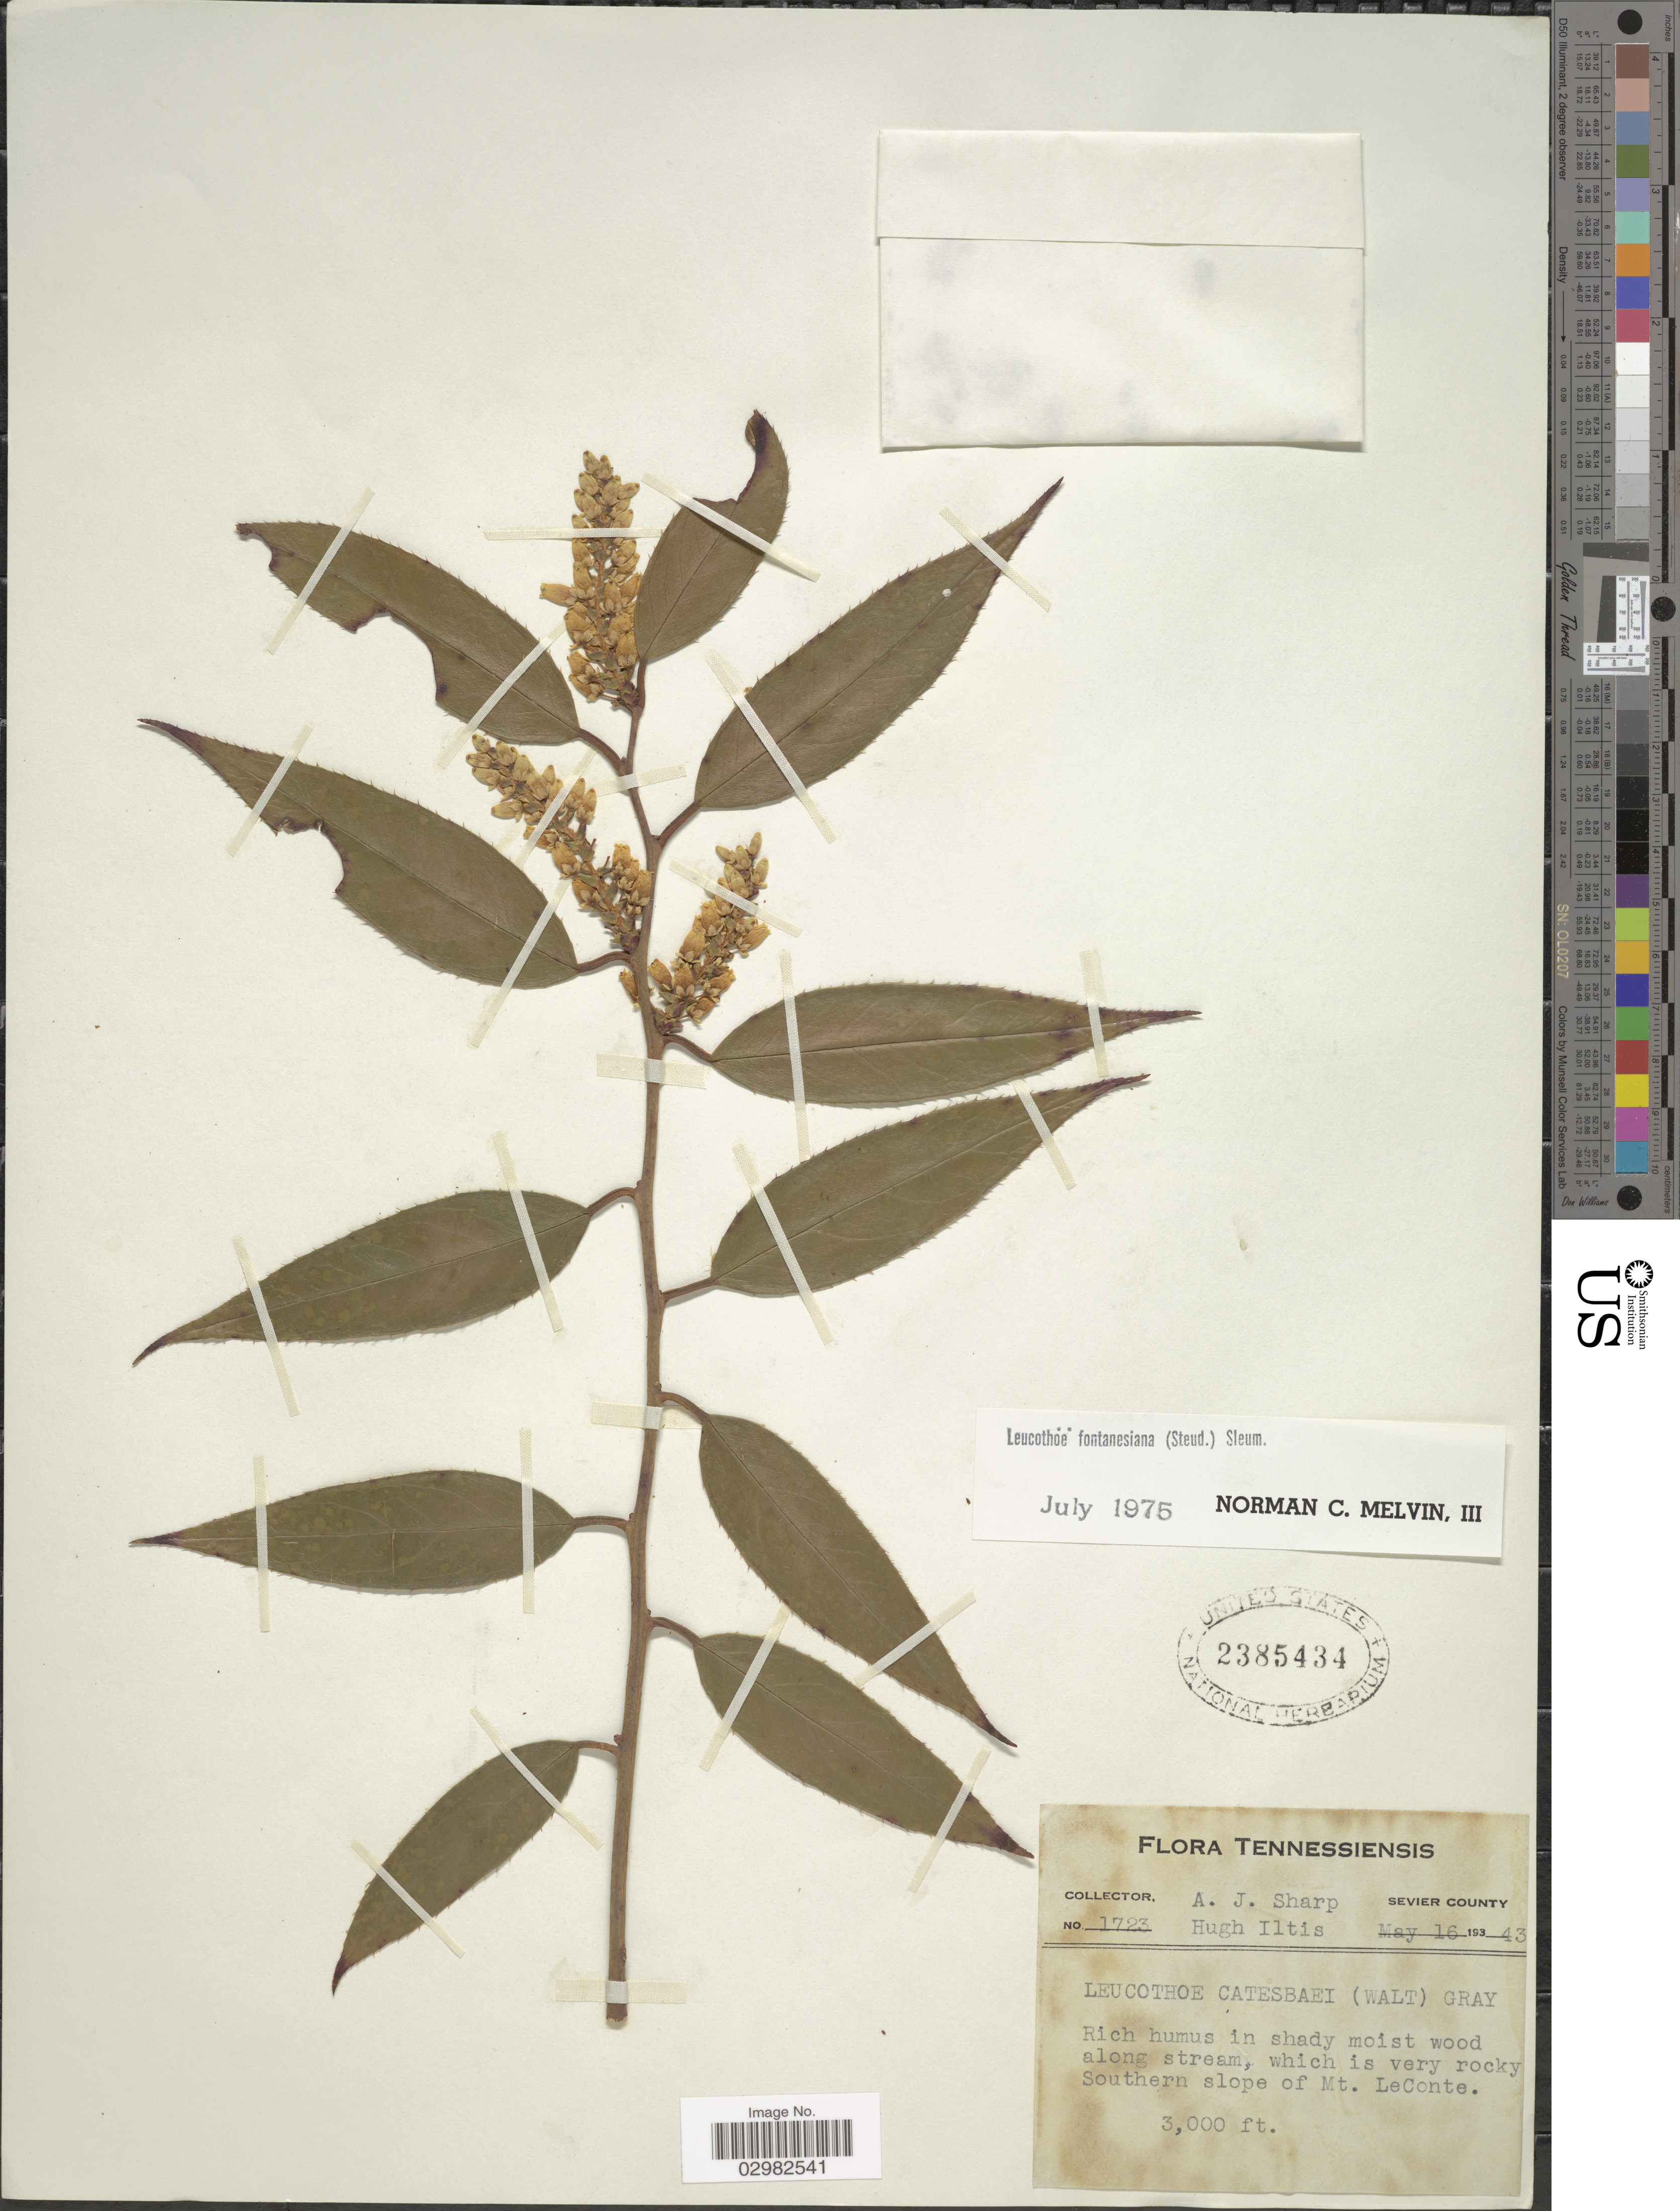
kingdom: Plantae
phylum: Tracheophyta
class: Magnoliopsida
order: Ericales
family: Ericaceae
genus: Leucothoe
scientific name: Leucothoë fontanesiana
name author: (Steud.) Sleumer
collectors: A. J. Sharp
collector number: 1723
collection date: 1943-05-16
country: United States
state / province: Tennessee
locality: Which is very rocky Southern slope of Mt. LeConte.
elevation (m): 914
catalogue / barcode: US 2385434